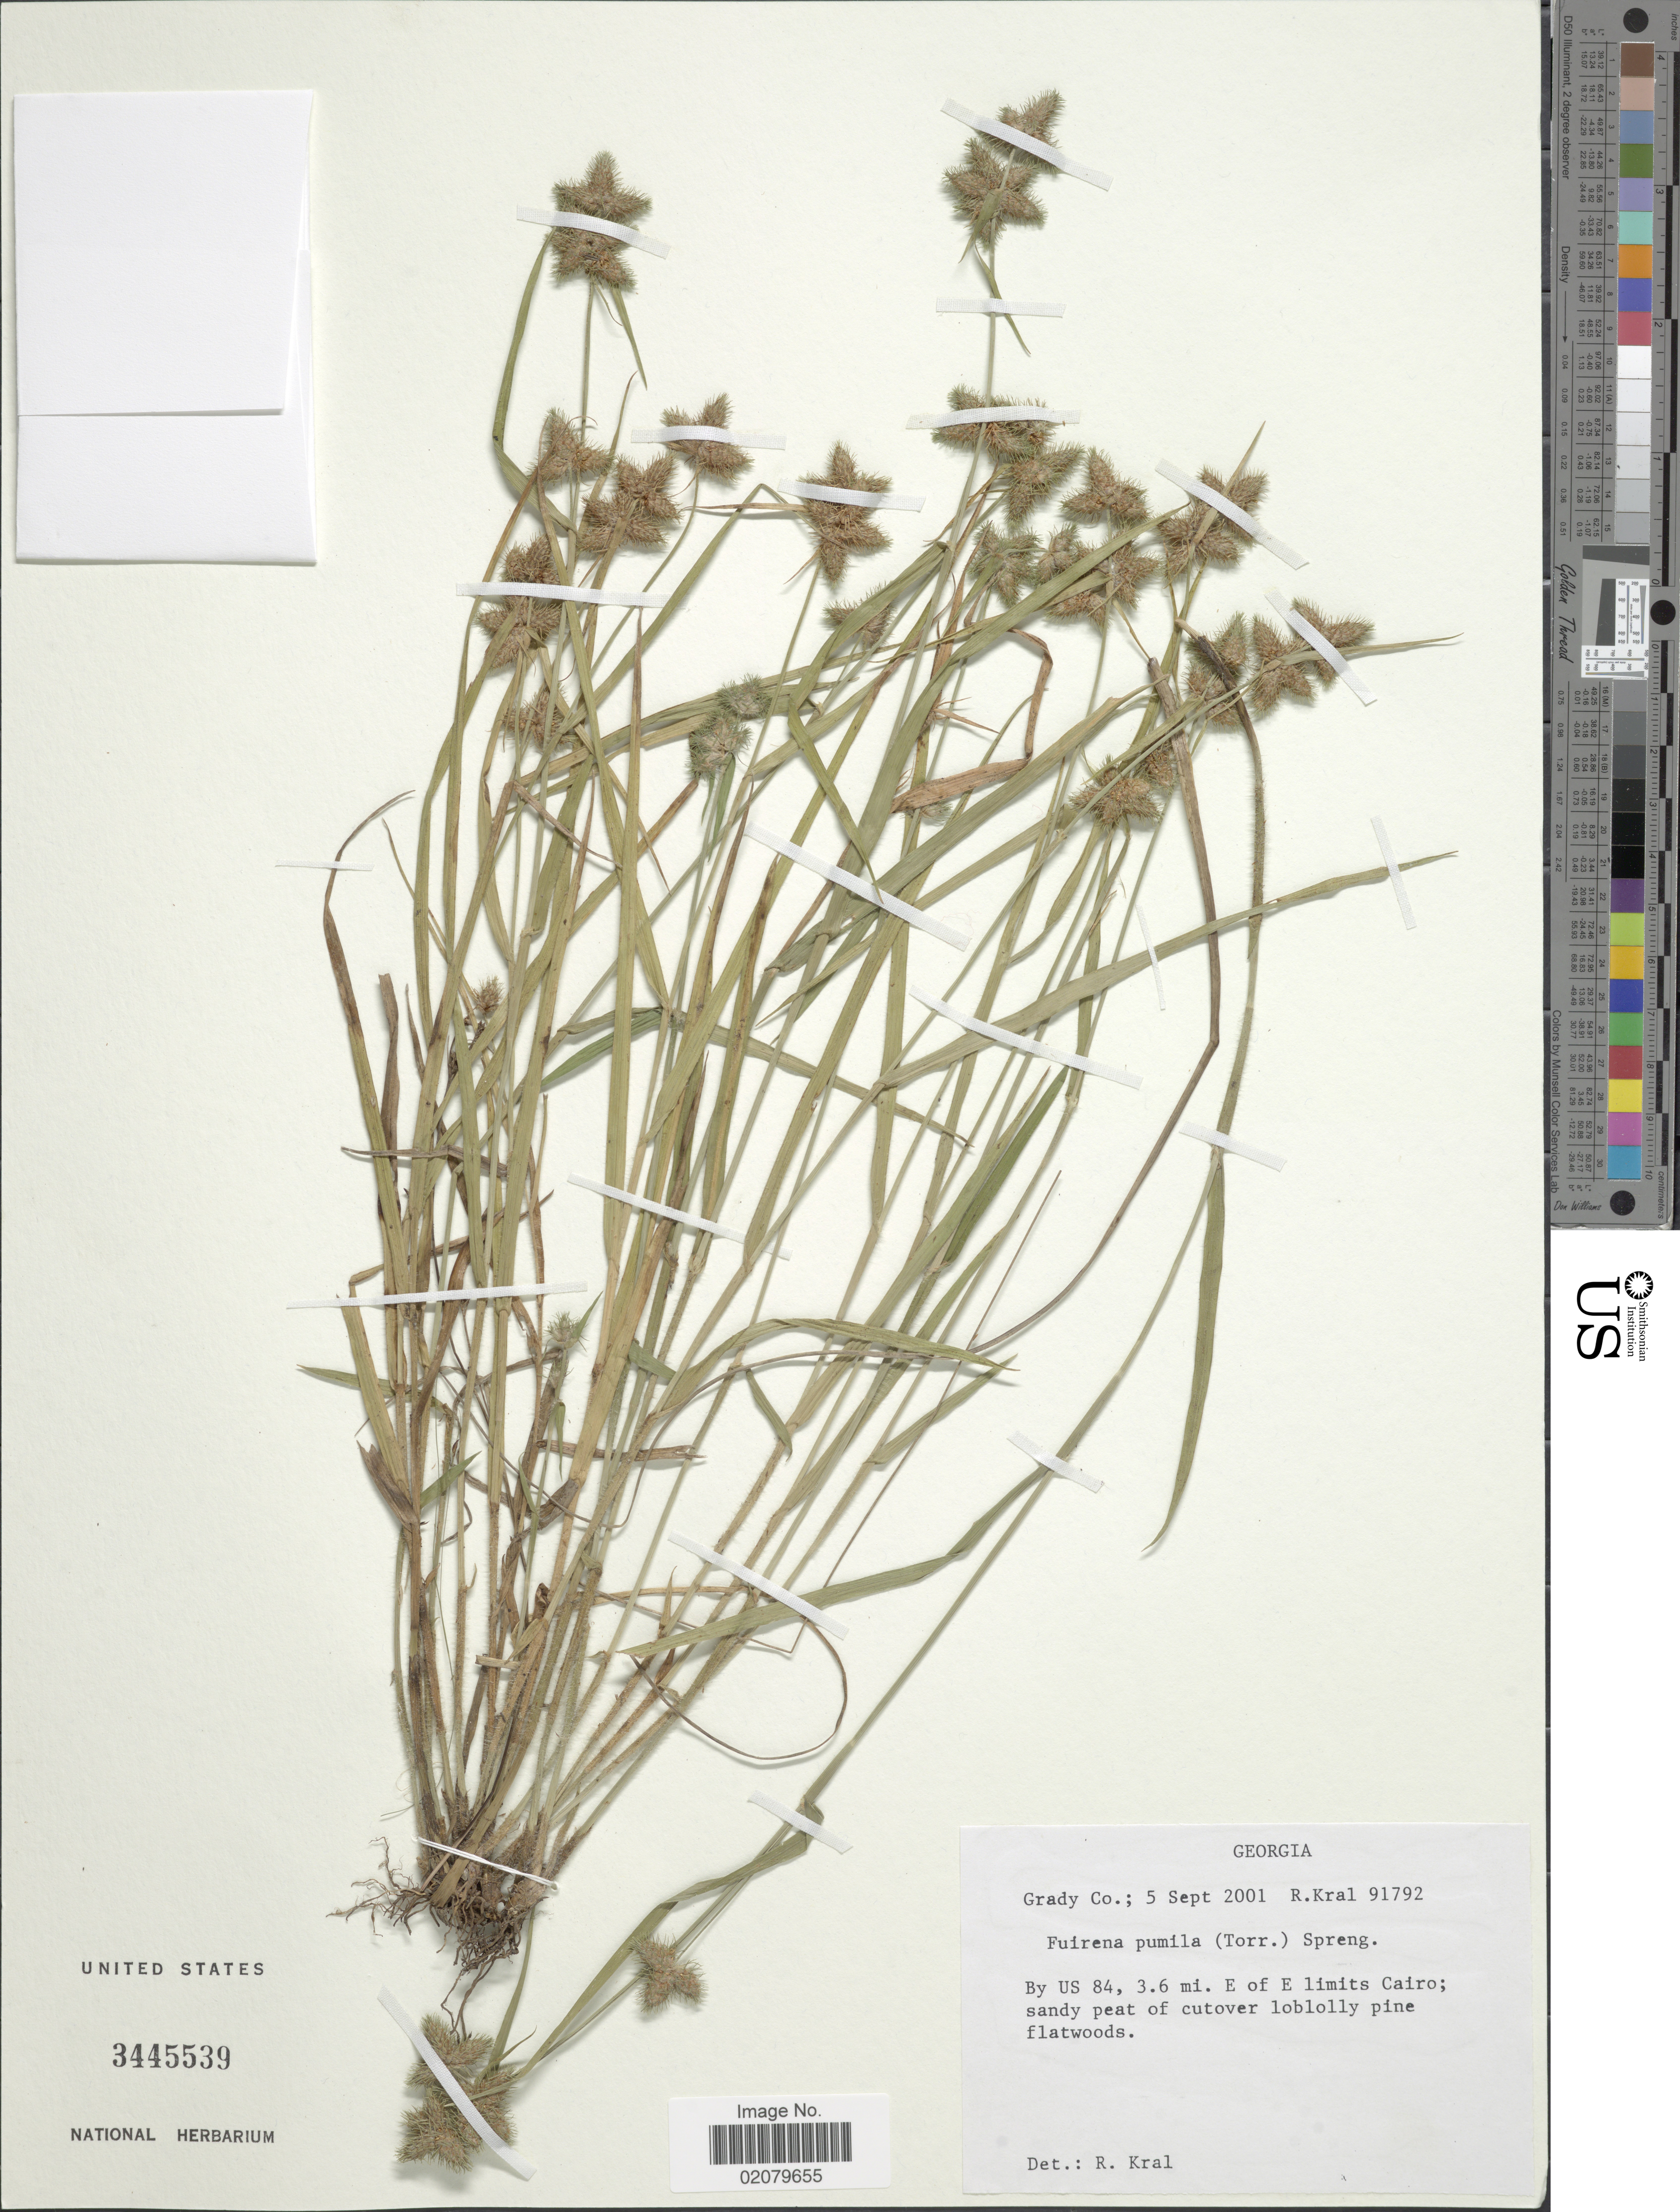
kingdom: Plantae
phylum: Tracheophyta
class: Liliopsida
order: Poales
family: Cyperaceae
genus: Fuirena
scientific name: Fuirena pumila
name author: (Torr.) Spreng.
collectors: R. Kral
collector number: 91792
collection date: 2001-09-05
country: United States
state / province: Georgia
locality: Grady Co. By US 84, 3.6 mi. E of E limits Cairo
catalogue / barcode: US 3445539